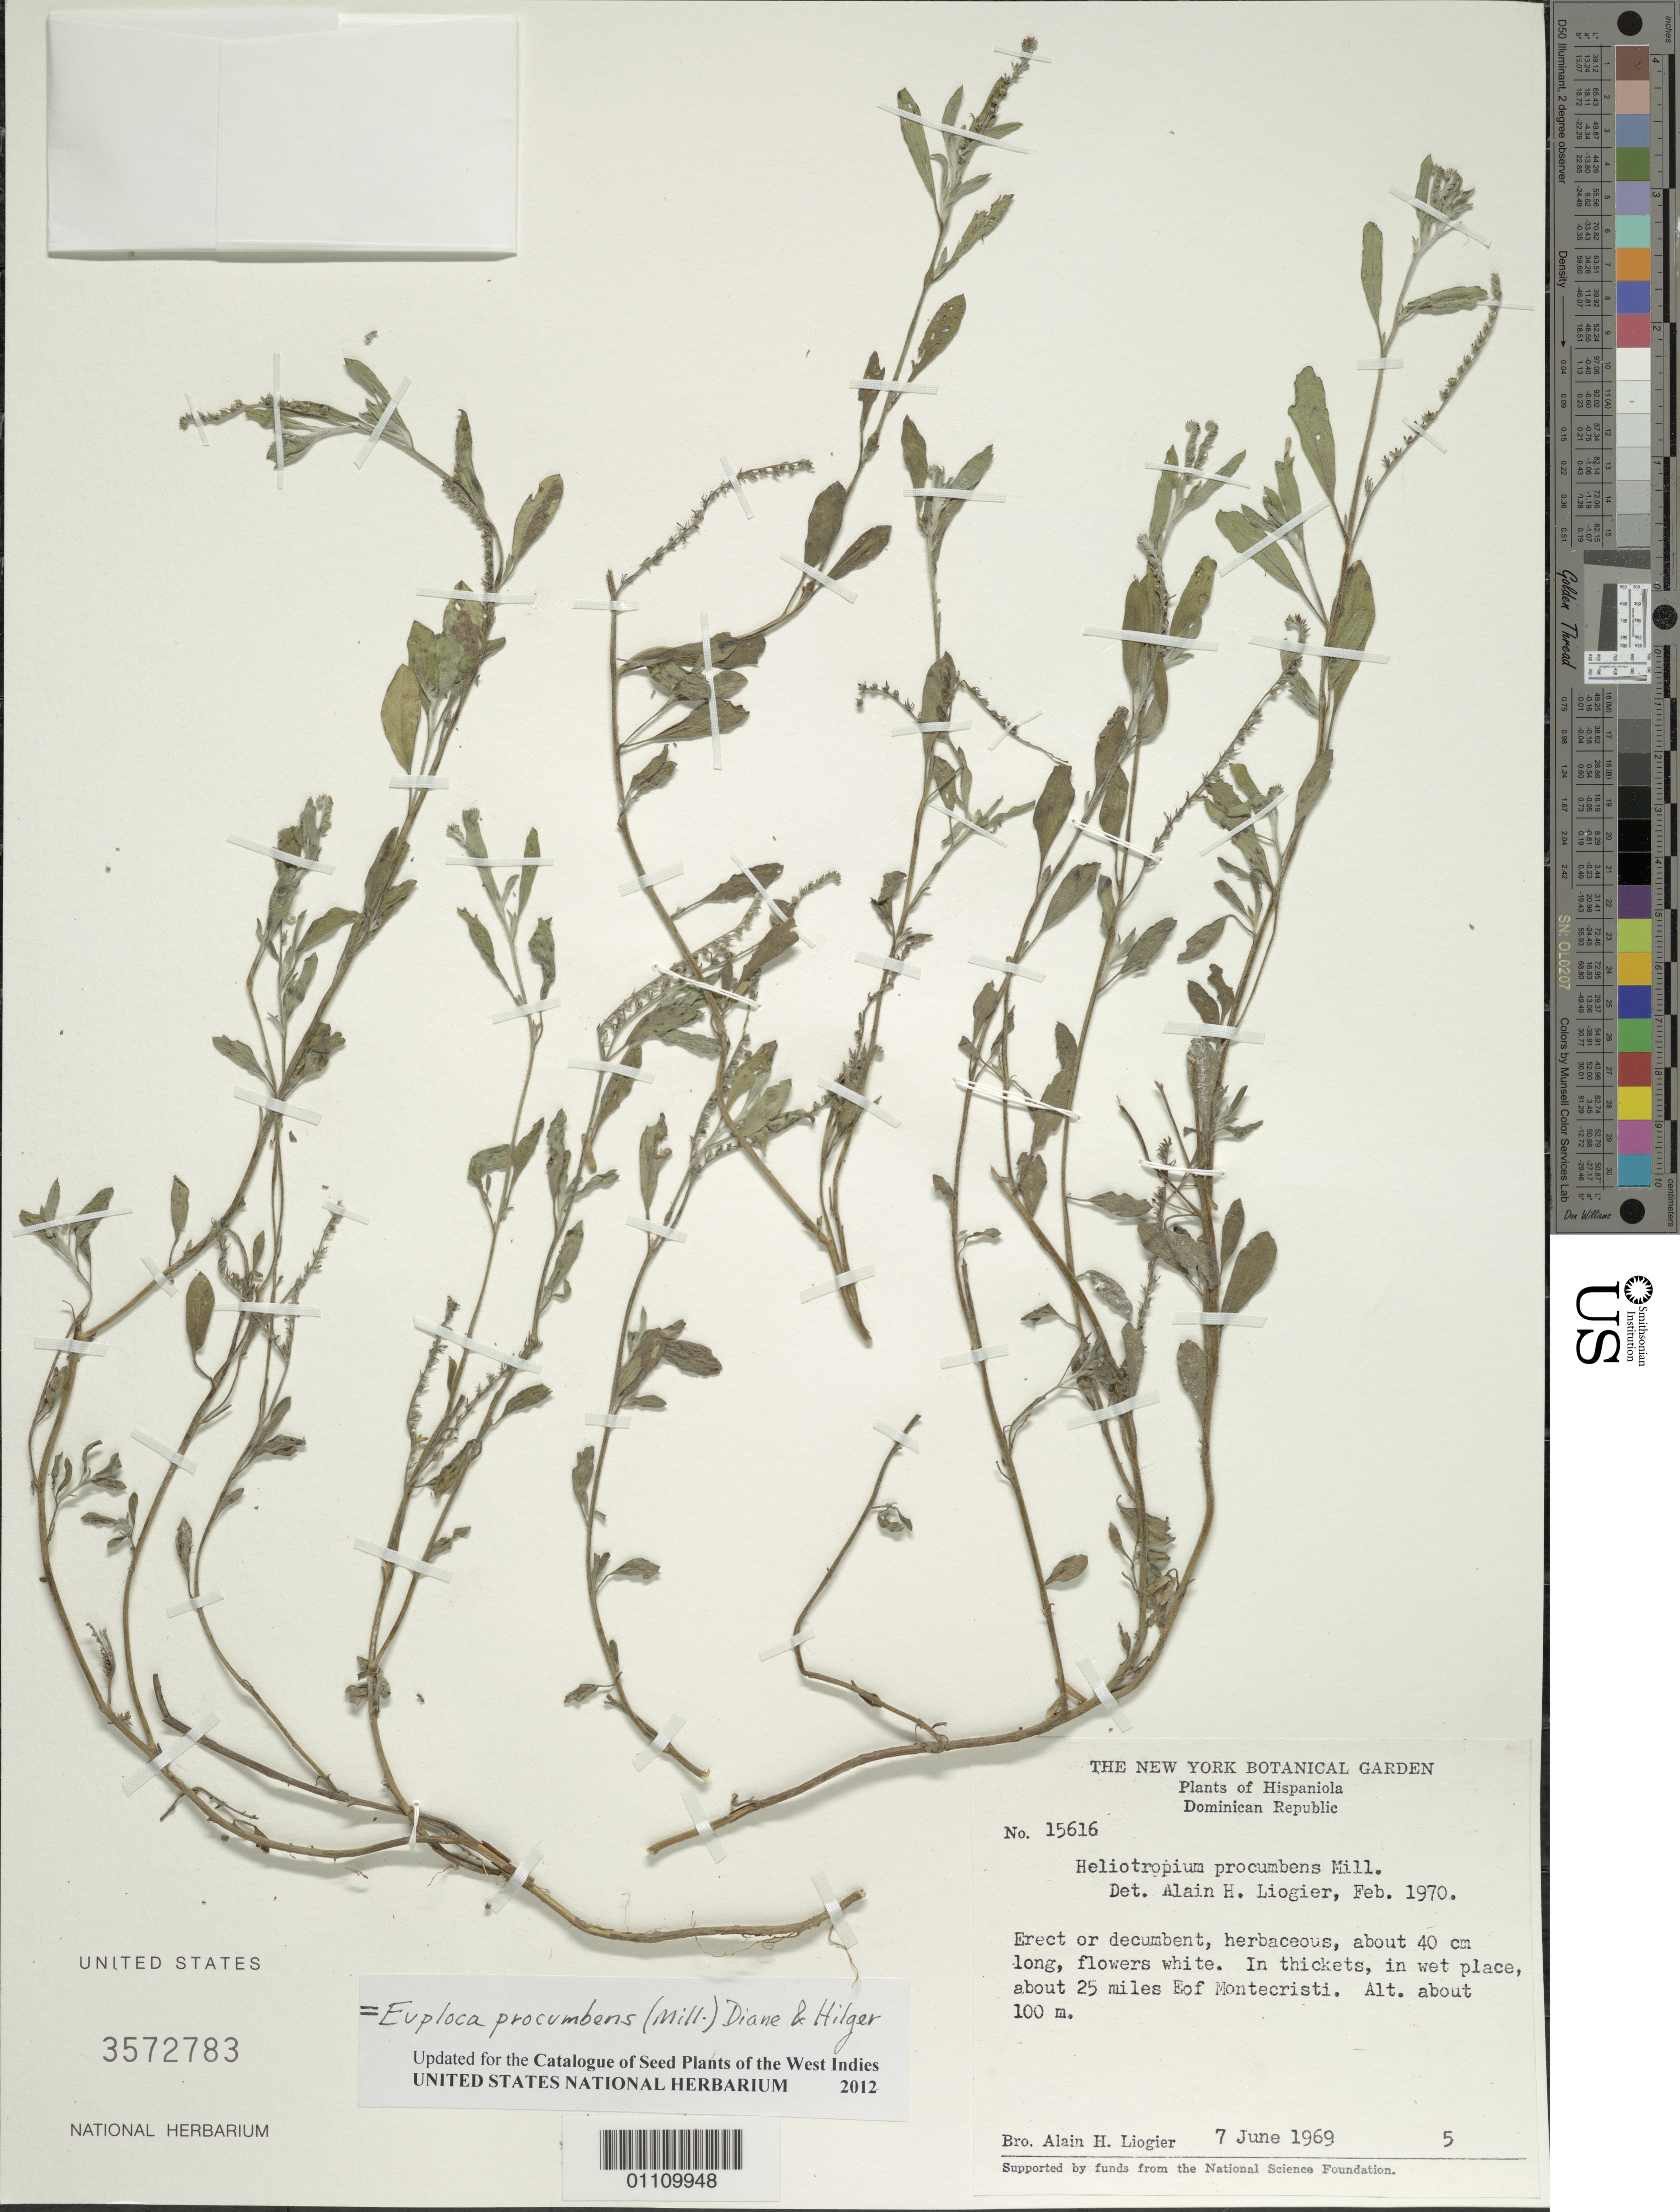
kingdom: Plantae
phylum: Tracheophyta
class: Magnoliopsida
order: Boraginales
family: Heliotropiaceae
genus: Euploca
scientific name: Euploca procumbens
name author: (Mill.) Diane & Hilger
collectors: A. H. Liogier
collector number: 15616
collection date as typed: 07 Jun 1969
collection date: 1969-06-07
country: Dominican Republic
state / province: Monte Cristi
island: Hispaniola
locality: Montecristi, about 25 miles E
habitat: In thickets, in wet place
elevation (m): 100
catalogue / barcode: US 3572783